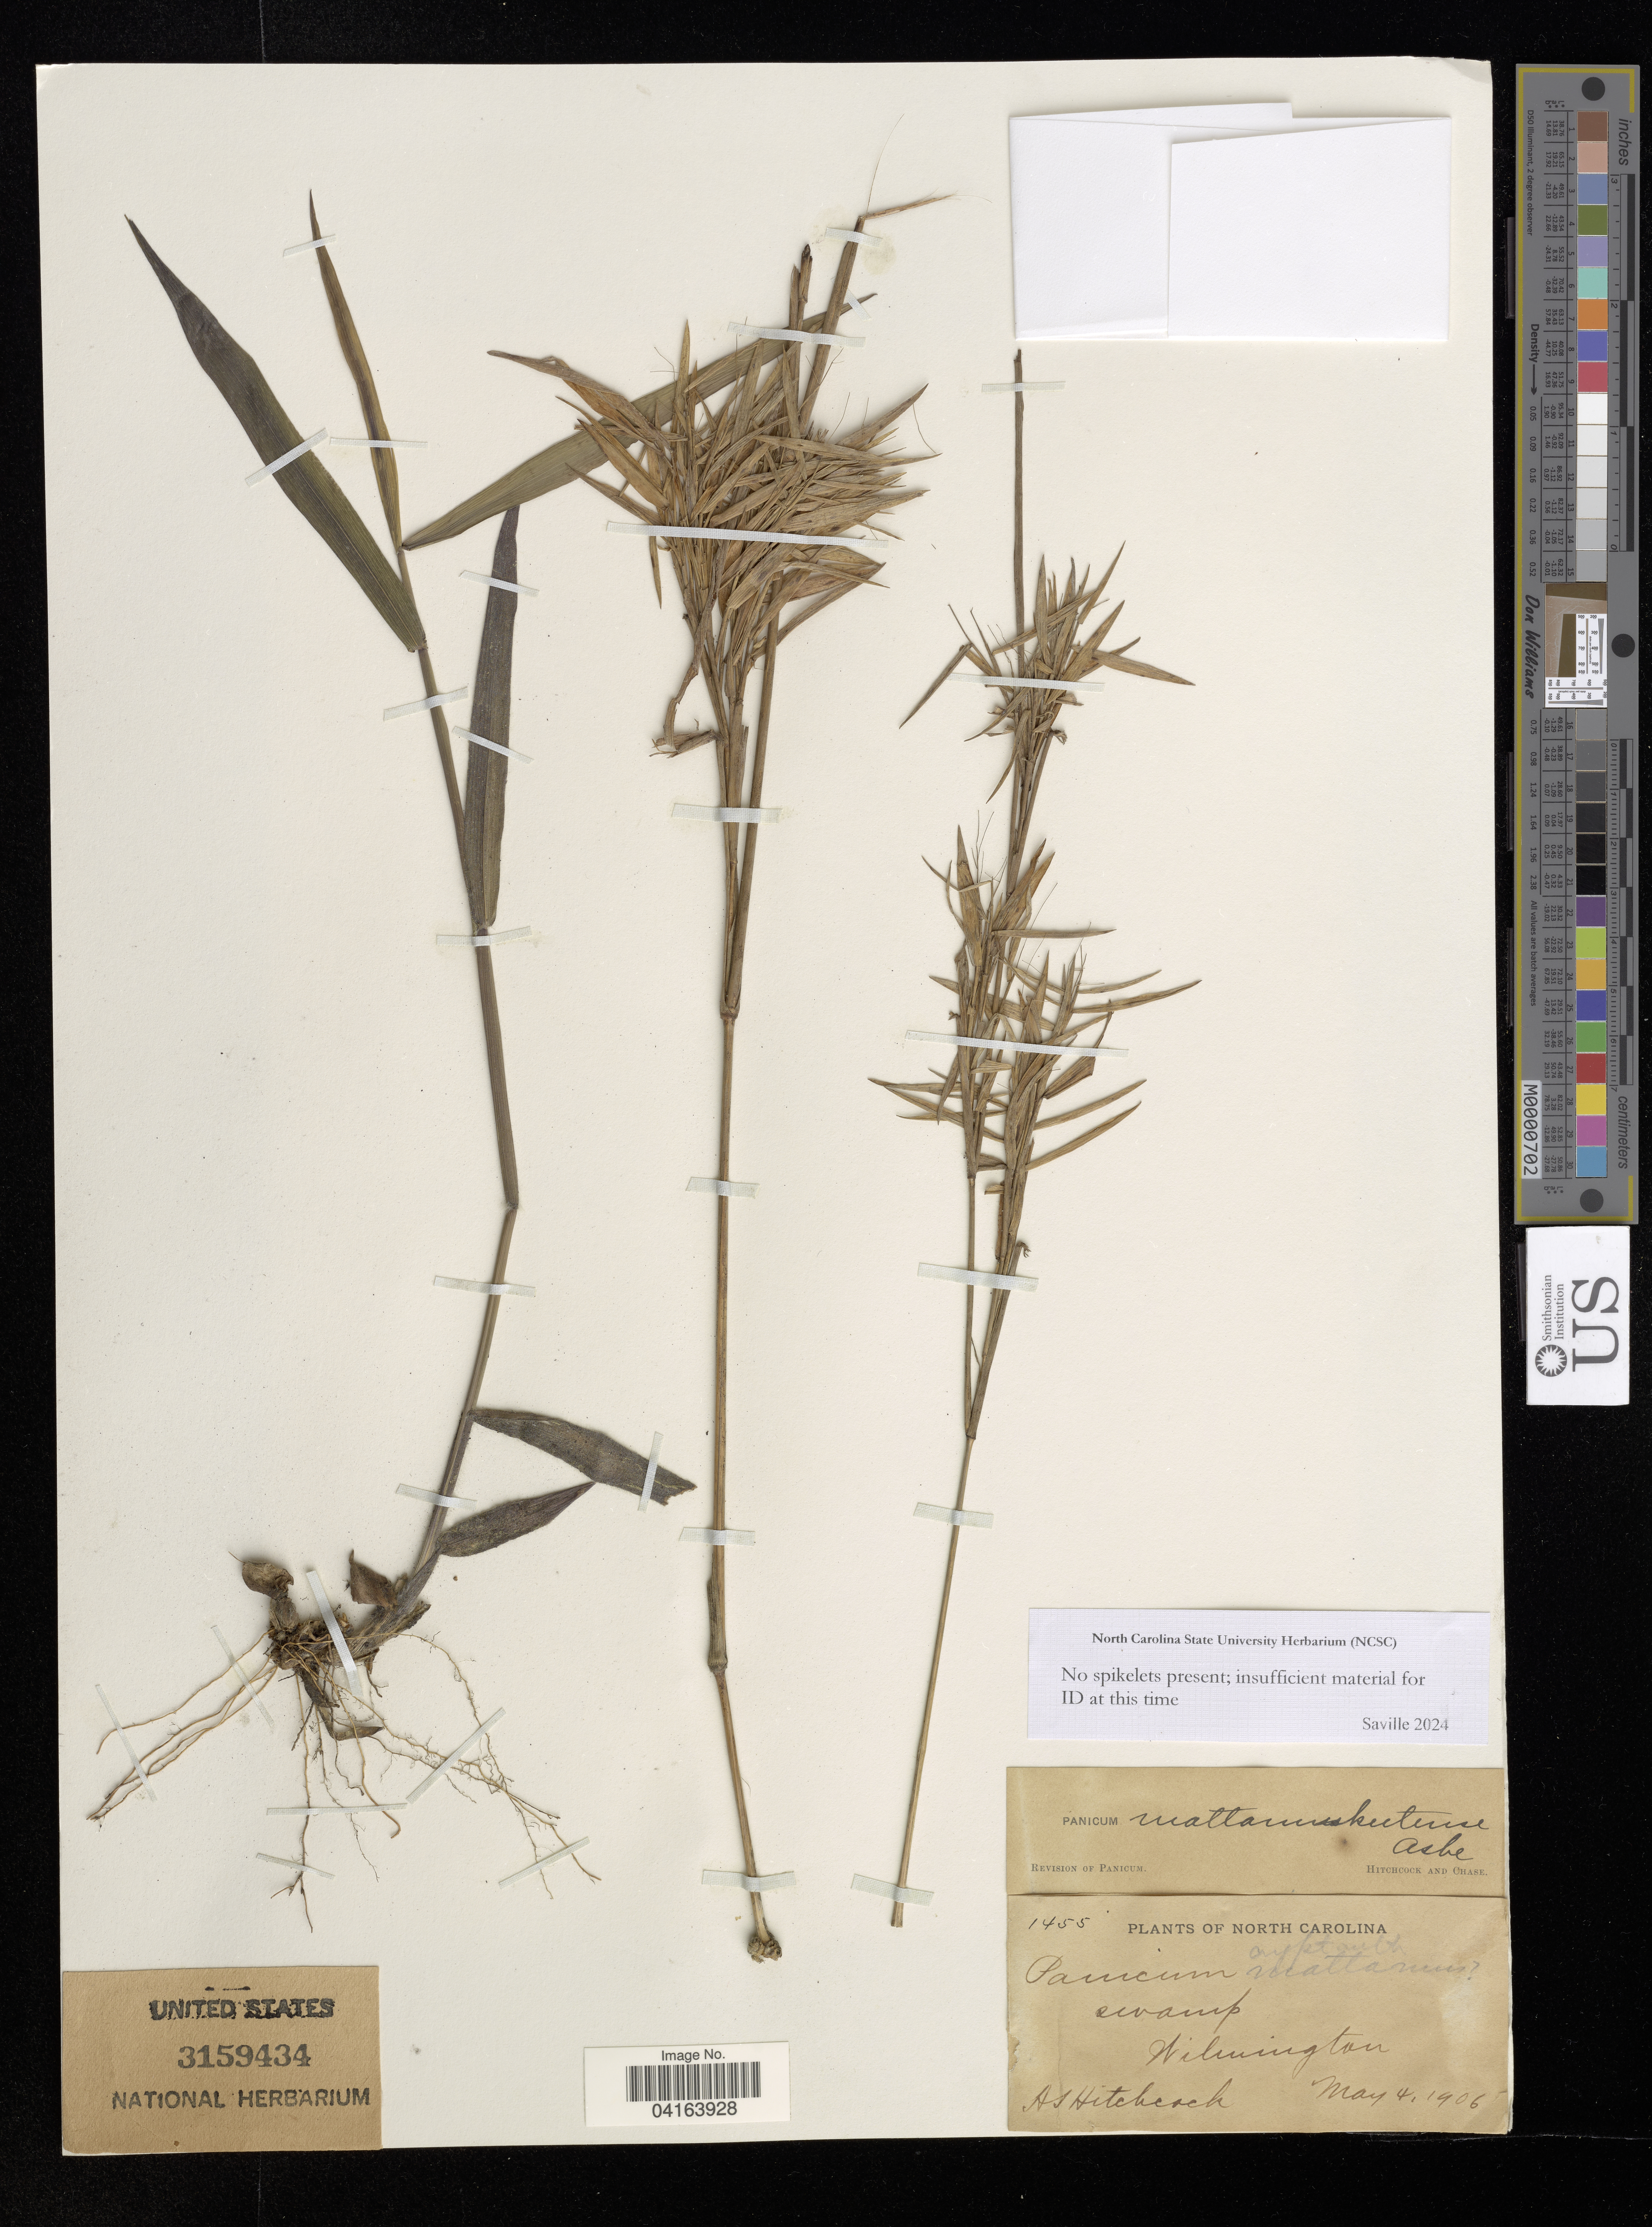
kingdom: Plantae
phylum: Tracheophyta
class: Liliopsida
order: Poales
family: Poaceae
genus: Dichanthelium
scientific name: Dichanthelium dichotomum var. roanokense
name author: (Ashe) LeBlond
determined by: Saville, A. C., (NCSC), North Carolina State University (UNITED STATES)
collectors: A. Hitchcock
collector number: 1455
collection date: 1906-05-04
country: United States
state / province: North Carolina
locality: Wilmington.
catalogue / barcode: US 3159434